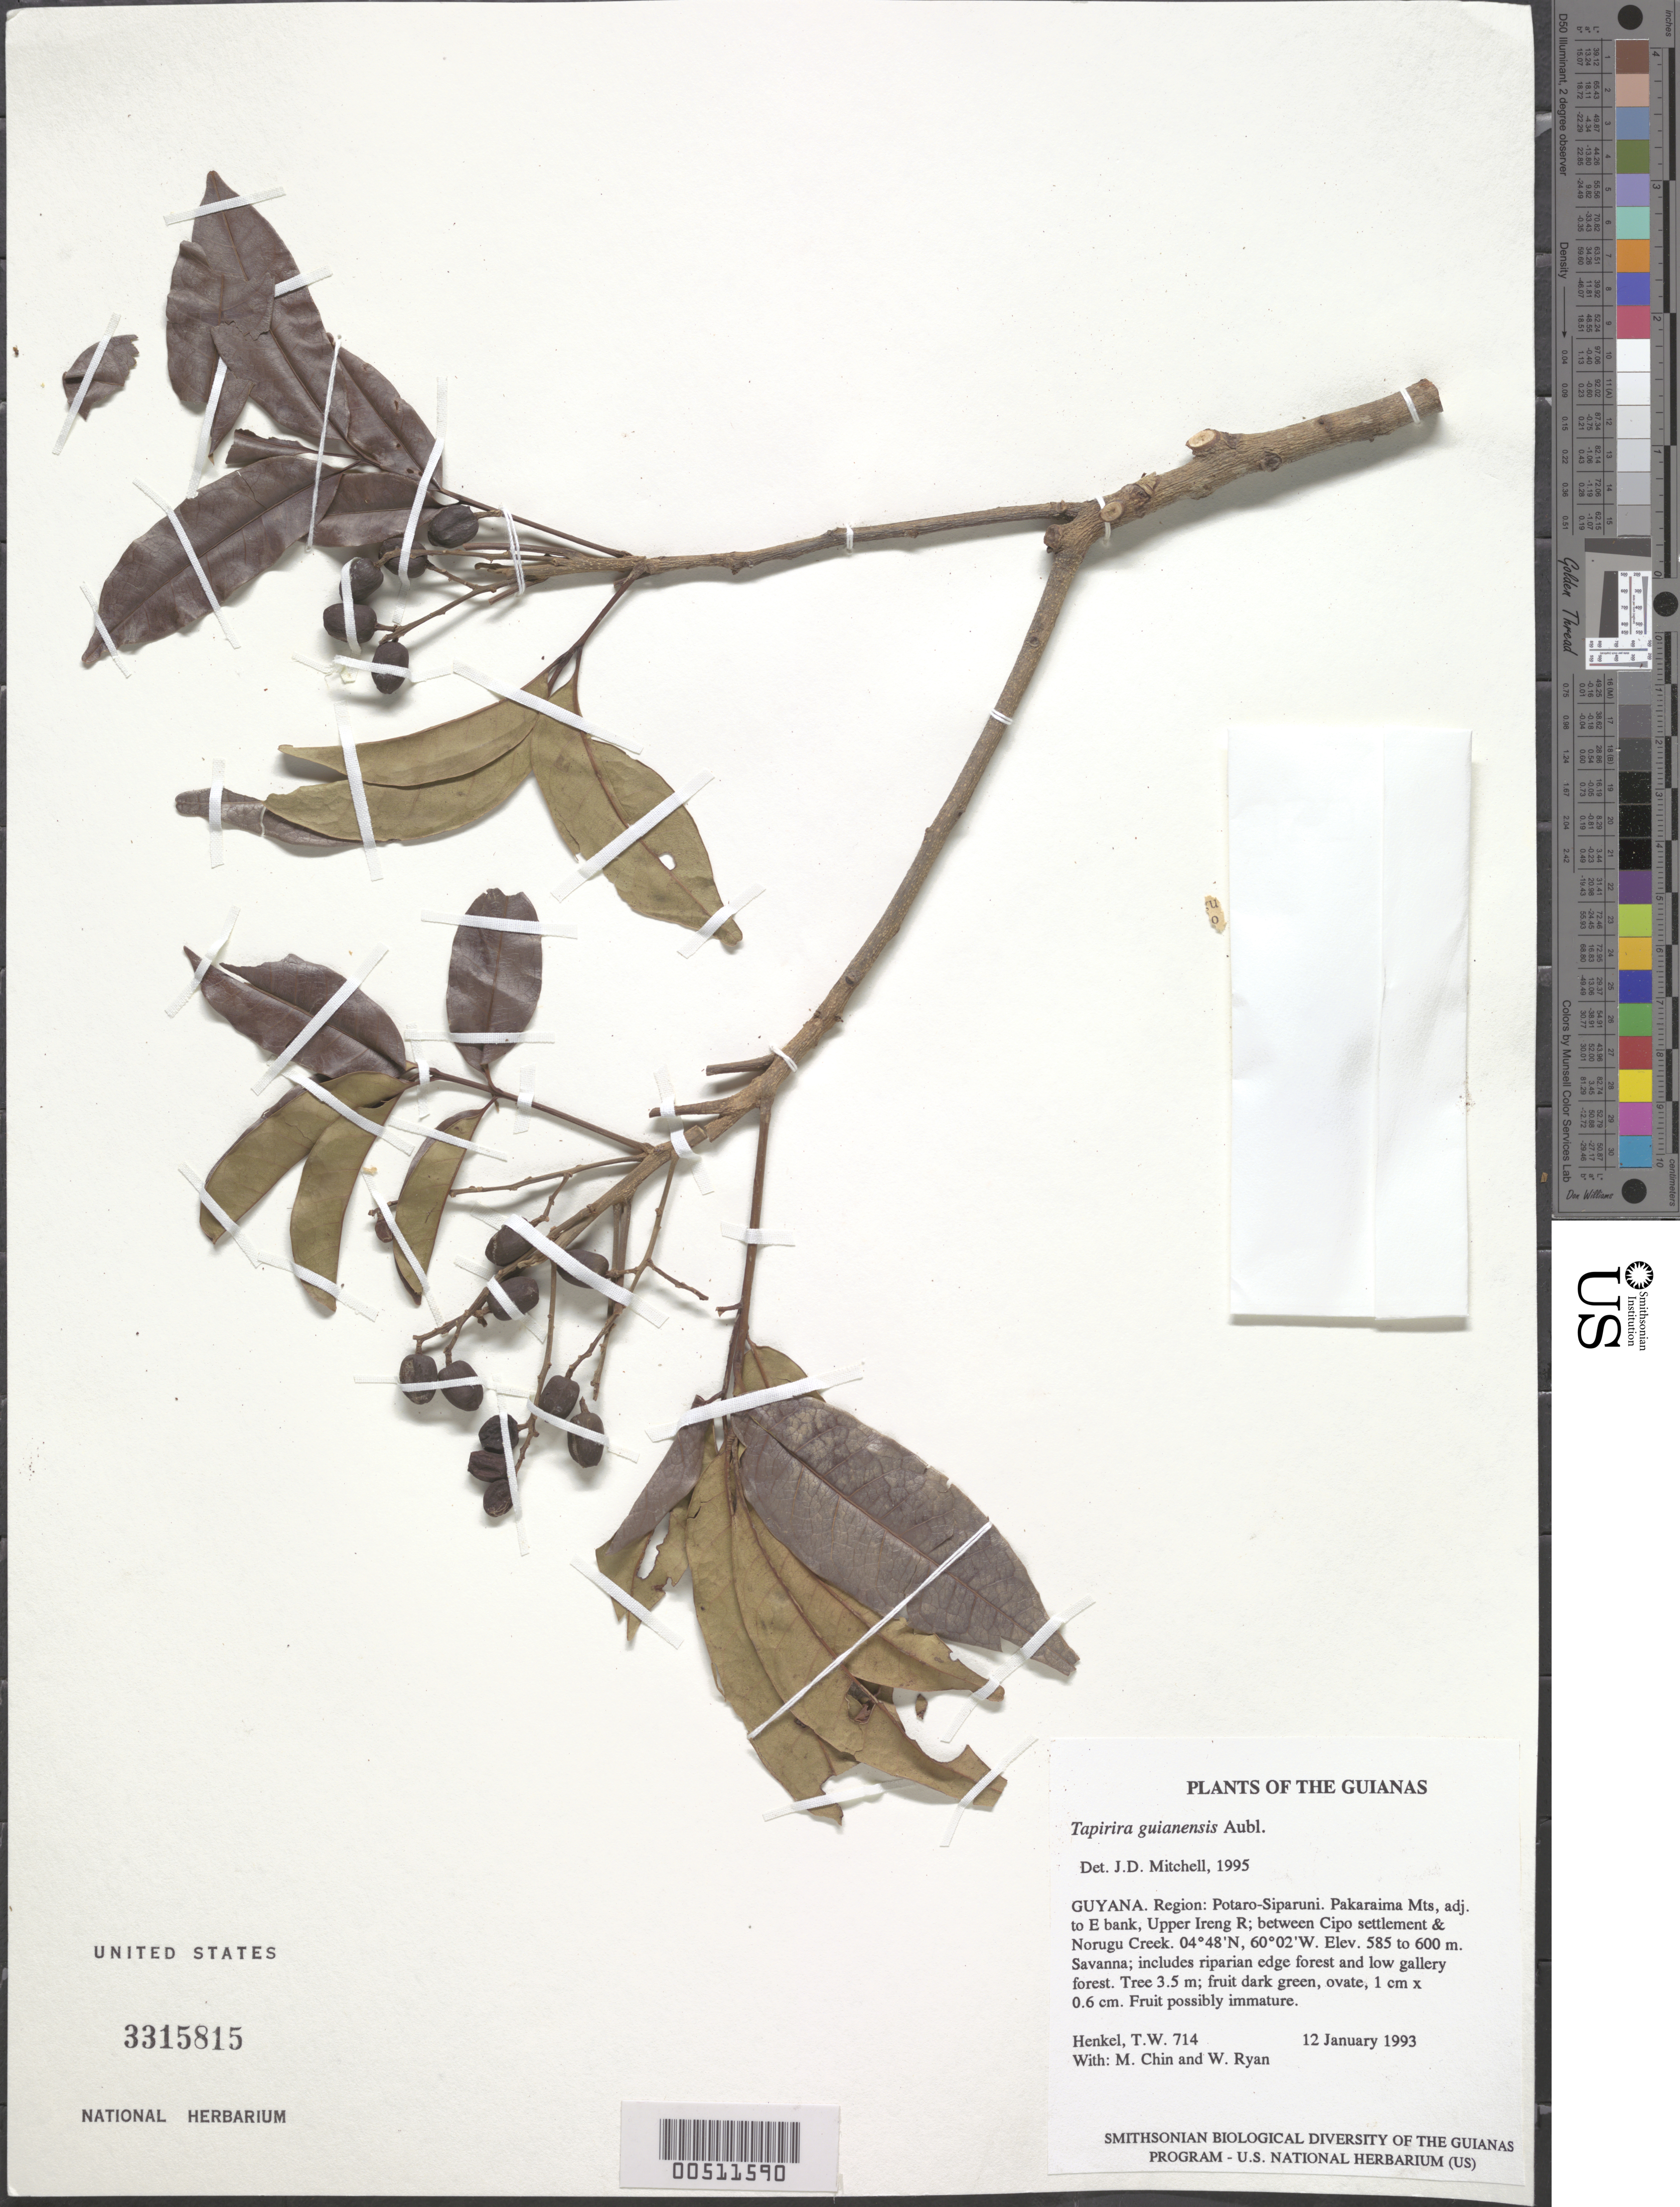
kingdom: Plantae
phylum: Tracheophyta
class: Magnoliopsida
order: Sapindales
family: Anacardiaceae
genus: Tapirira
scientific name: Tapirira guianensis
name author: Aubl.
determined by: Mitchell, John D.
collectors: T. Henkel, M. Chin & W. Ryan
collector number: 714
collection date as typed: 12 January 1993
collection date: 1993-01-12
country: Guyana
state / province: Potaro-Siparuni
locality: Pakaraima Mts, adj. to E bank, Upper Ireng R; between Cipo settlement & Norugu Creek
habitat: Savanna; includes riparian edge forest and low gallery forest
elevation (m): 585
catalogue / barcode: US 3315815